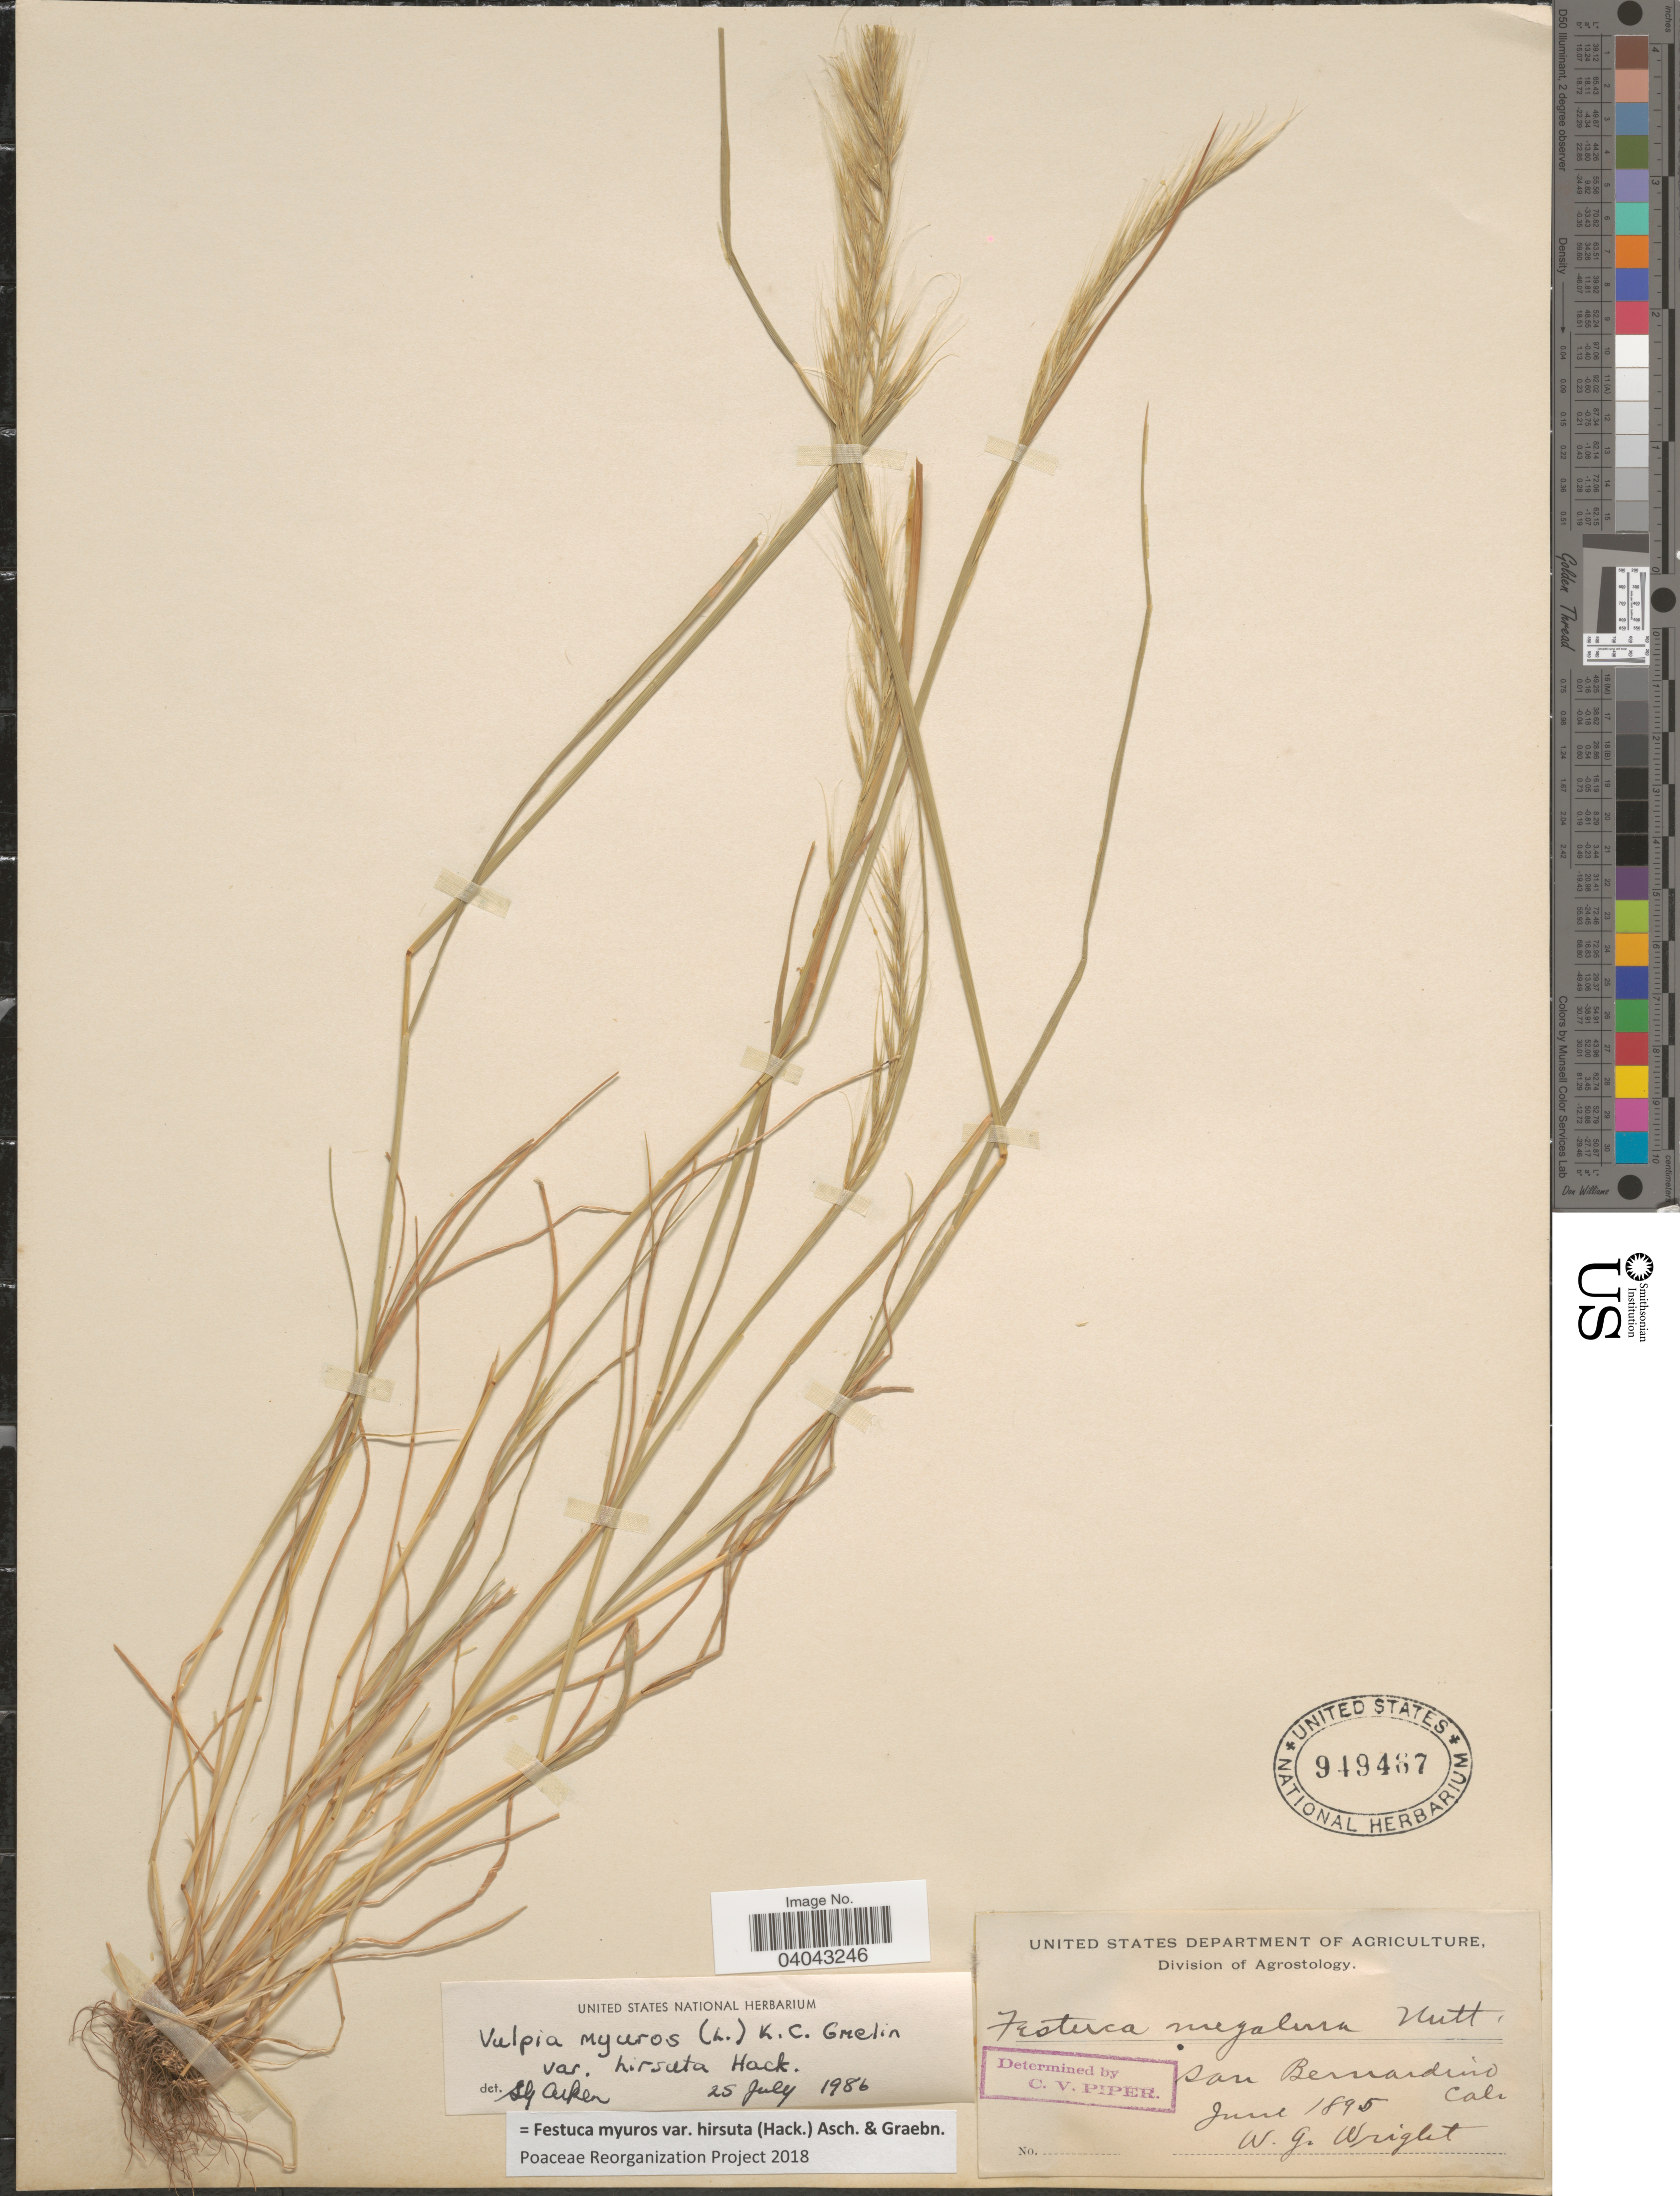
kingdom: Plantae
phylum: Tracheophyta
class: Liliopsida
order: Poales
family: Poaceae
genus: Festuca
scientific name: Festuca myuros var. hirsuta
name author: (Hack.) Asch. & Graebn.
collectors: W. G. Wright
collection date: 1895-06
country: United States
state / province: California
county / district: San Bernardino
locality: San Bernardino.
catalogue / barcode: US 949467